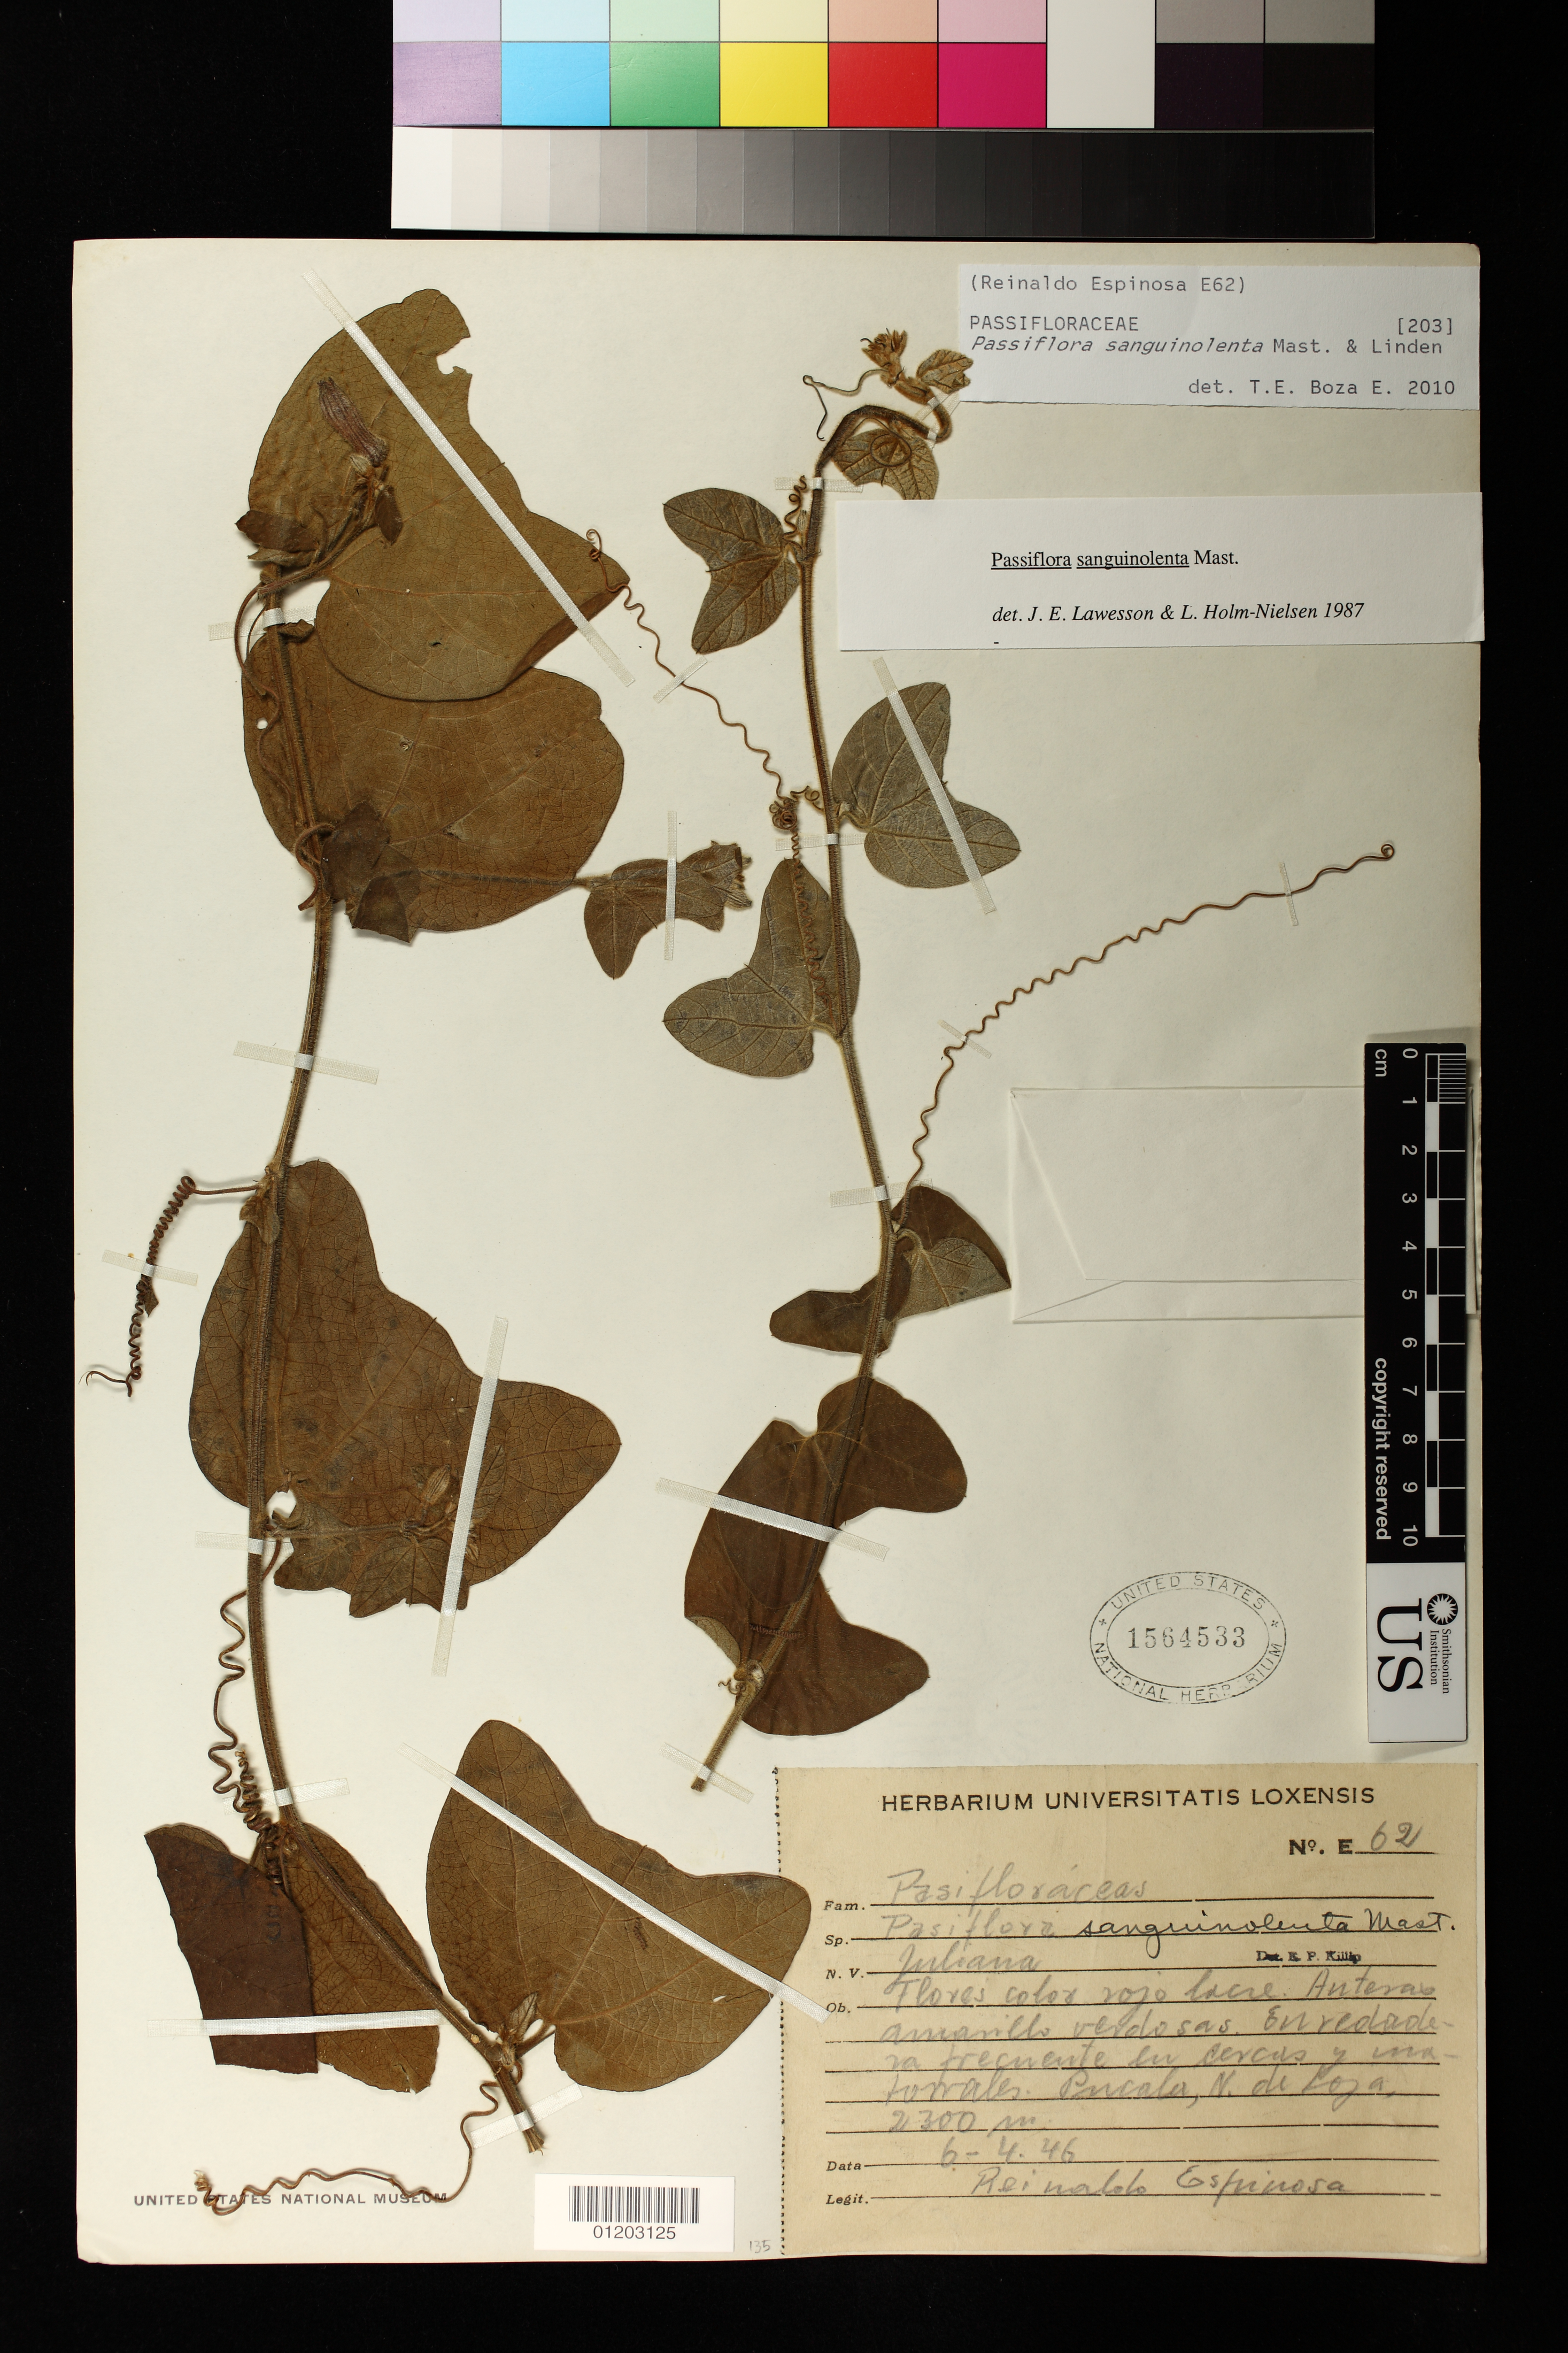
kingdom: Plantae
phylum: Tracheophyta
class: Magnoliopsida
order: Malpighiales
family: Passifloraceae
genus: Passiflora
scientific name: Passiflora sanguinolenta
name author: Mast. & Linden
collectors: R. Espinosa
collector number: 621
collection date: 1946-06-04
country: Ecuador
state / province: Loja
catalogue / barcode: US 1564533